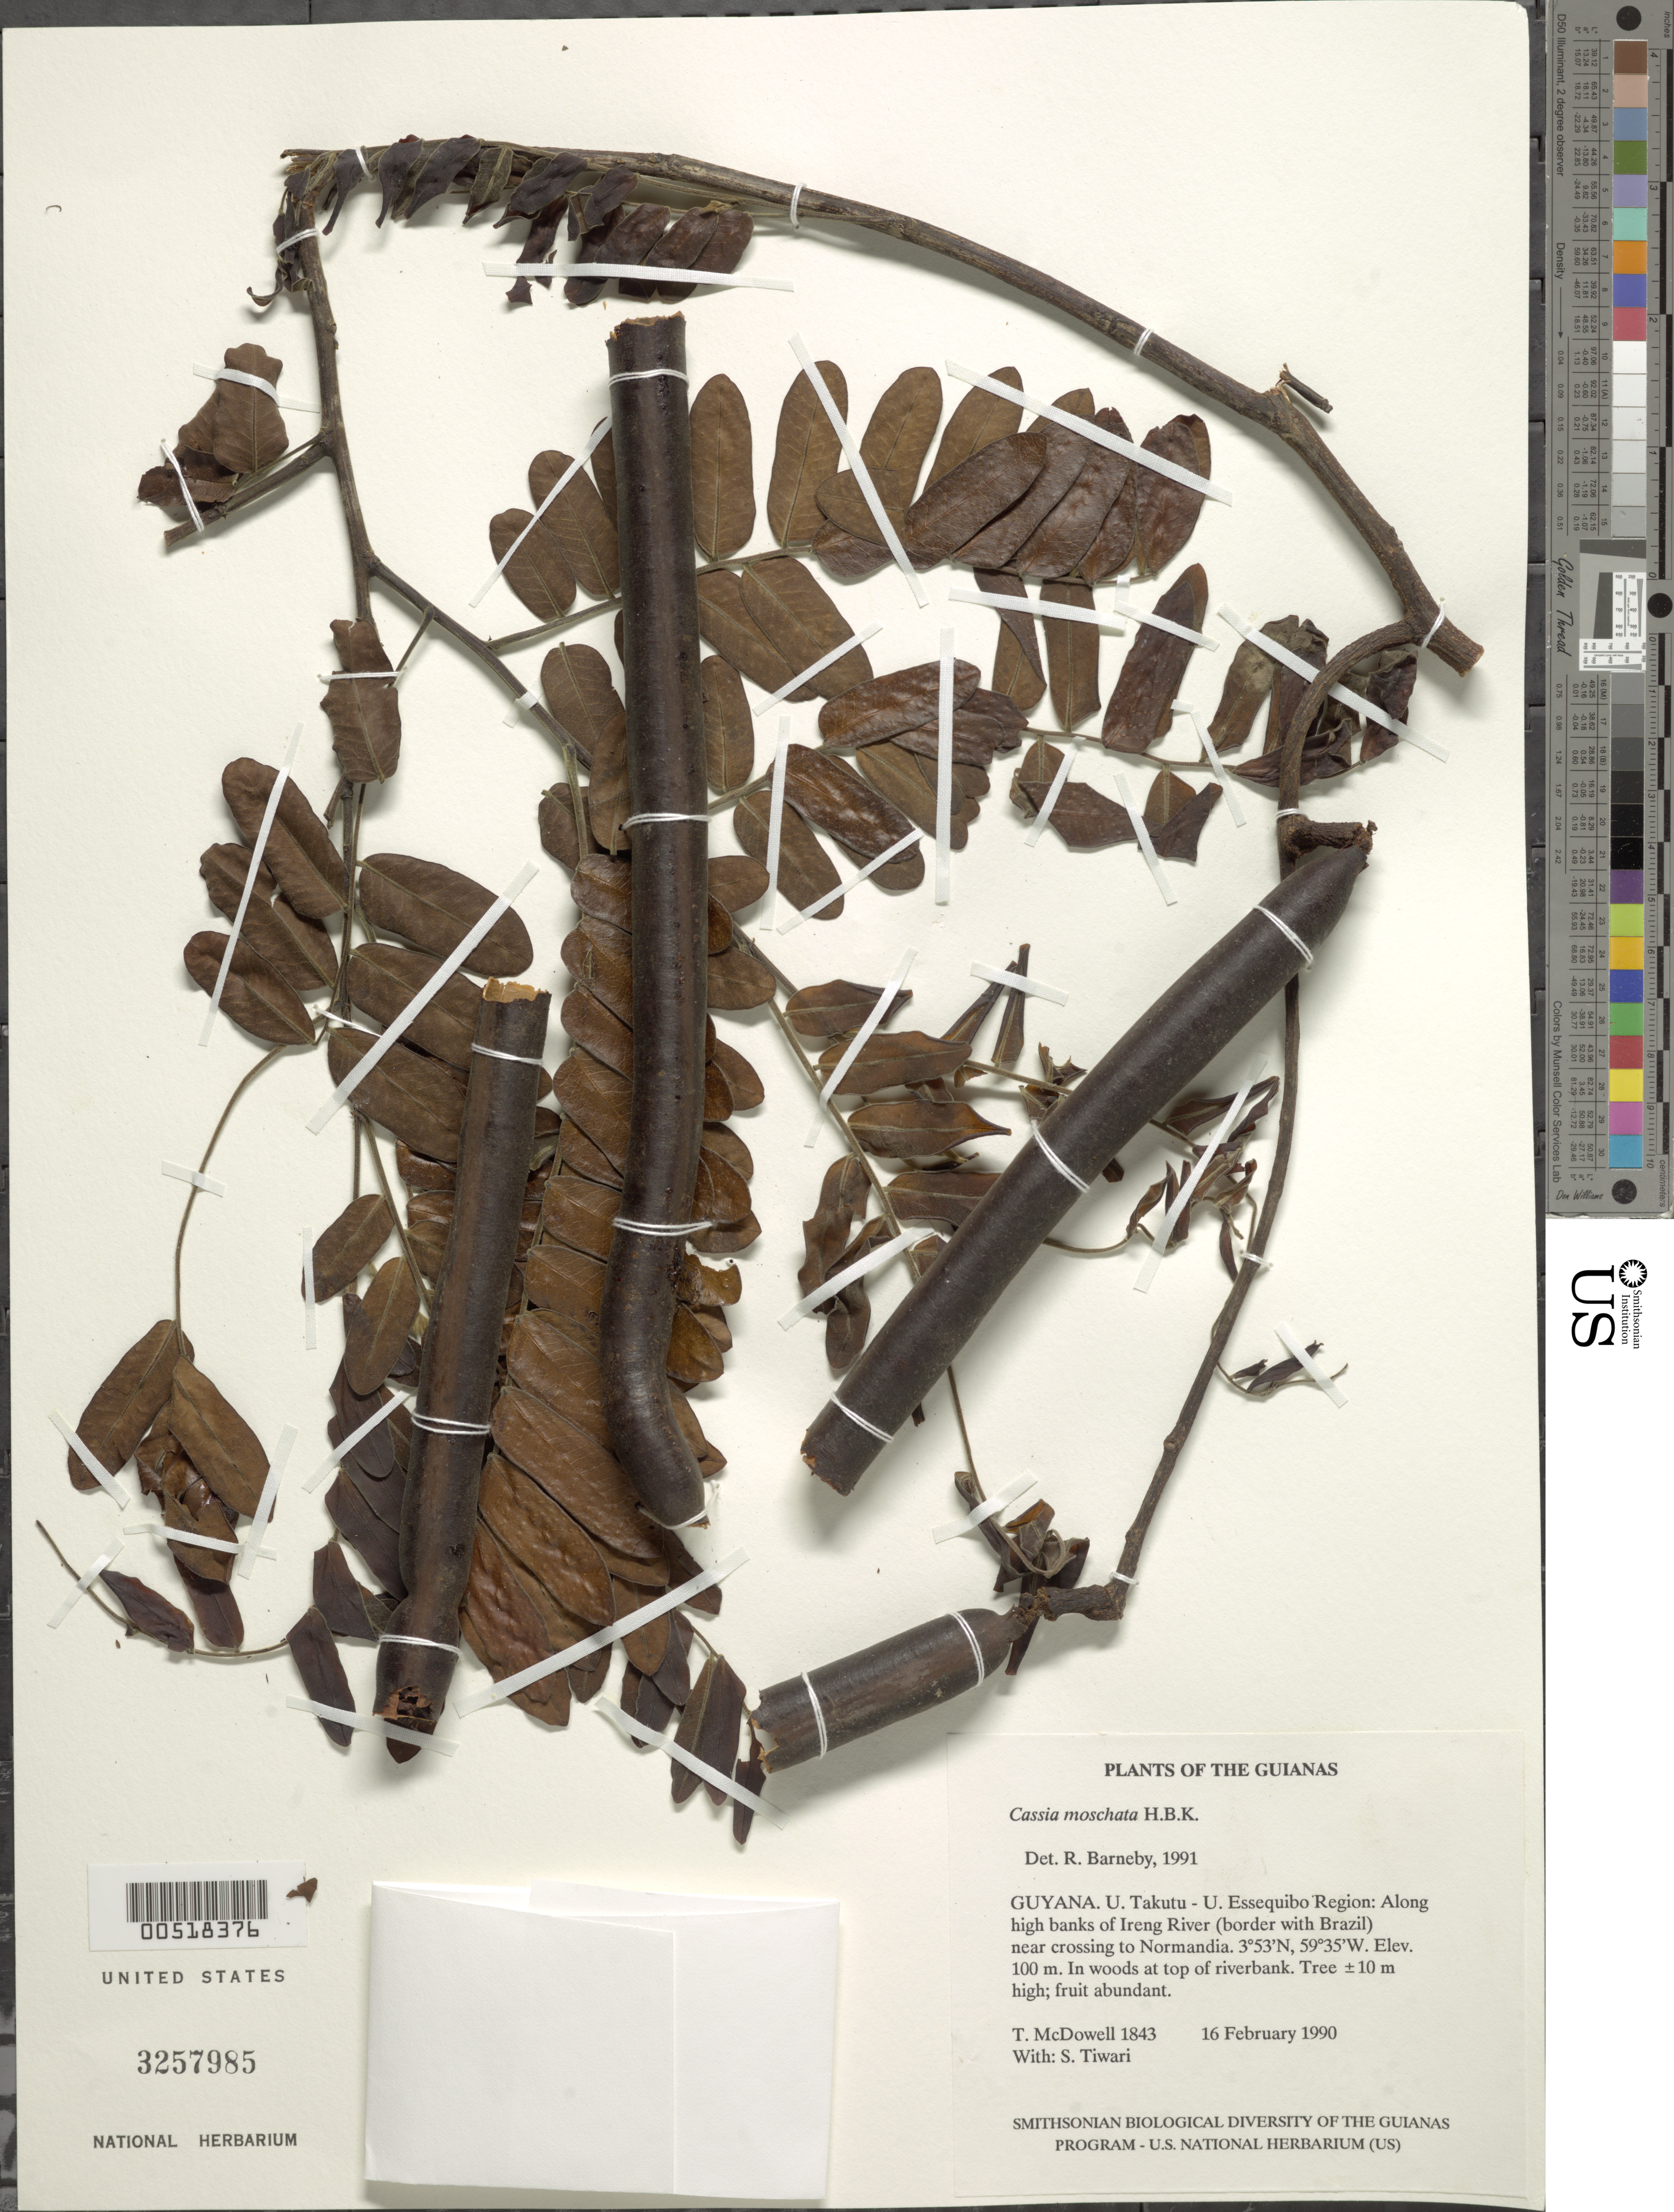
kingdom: Plantae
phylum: Tracheophyta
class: Magnoliopsida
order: Fabales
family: Fabaceae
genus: Cassia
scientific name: Cassia moschata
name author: Kunth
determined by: Barneby, Rupert C., (NY)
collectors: T. McDowell & S. Tiwari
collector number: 1843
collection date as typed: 16 February 1990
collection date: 1990-02-16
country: Guyana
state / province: U. Takutu-U. Essequibo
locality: Along high banks of Ireng River (border with Brazil) near crossing to Normandia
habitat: In woods at top of riverbank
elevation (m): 100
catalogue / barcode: US 3257985